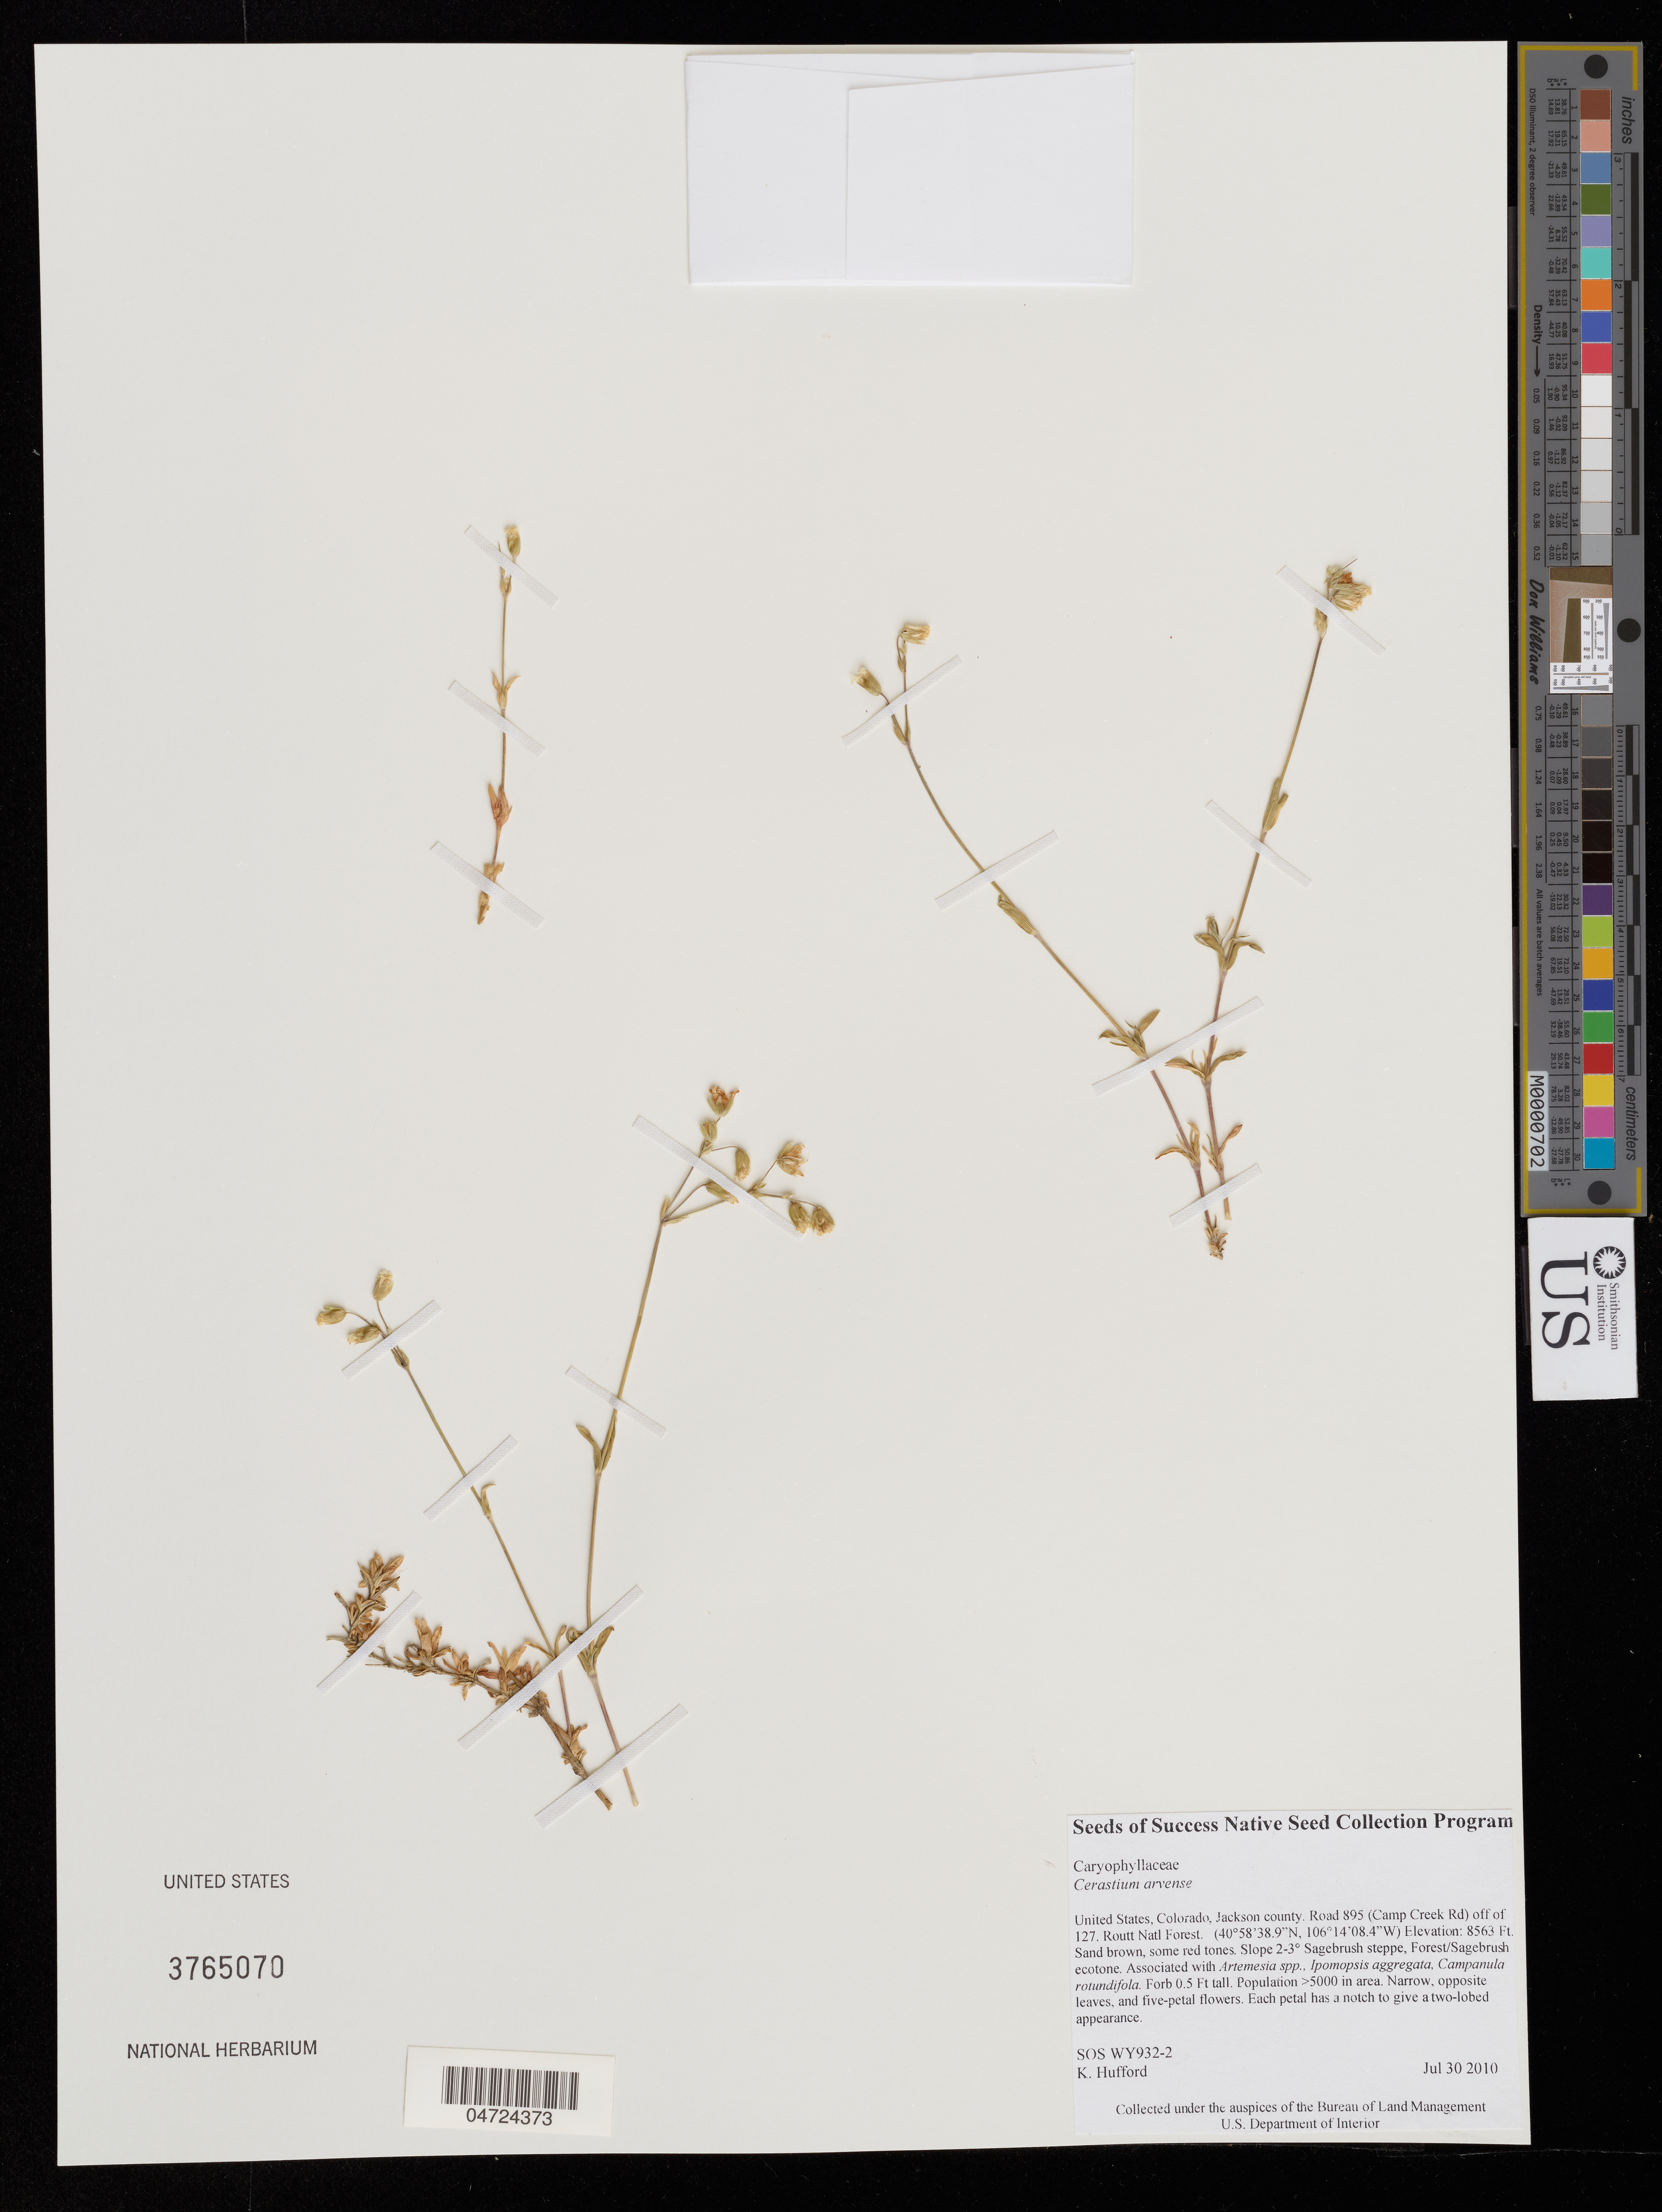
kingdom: Plantae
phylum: Tracheophyta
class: Magnoliopsida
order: Caryophyllales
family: Caryophyllaceae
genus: Cerastium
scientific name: Cerastium arvense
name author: L.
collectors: K. Hufford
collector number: SOS WY932-2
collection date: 2010-07-30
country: United States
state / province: Colorado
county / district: Jackson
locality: Jackson county. Road 895 (Camp Creek Rd) off of 127. Routt Natl Forest.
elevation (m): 2610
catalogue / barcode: US 3765070